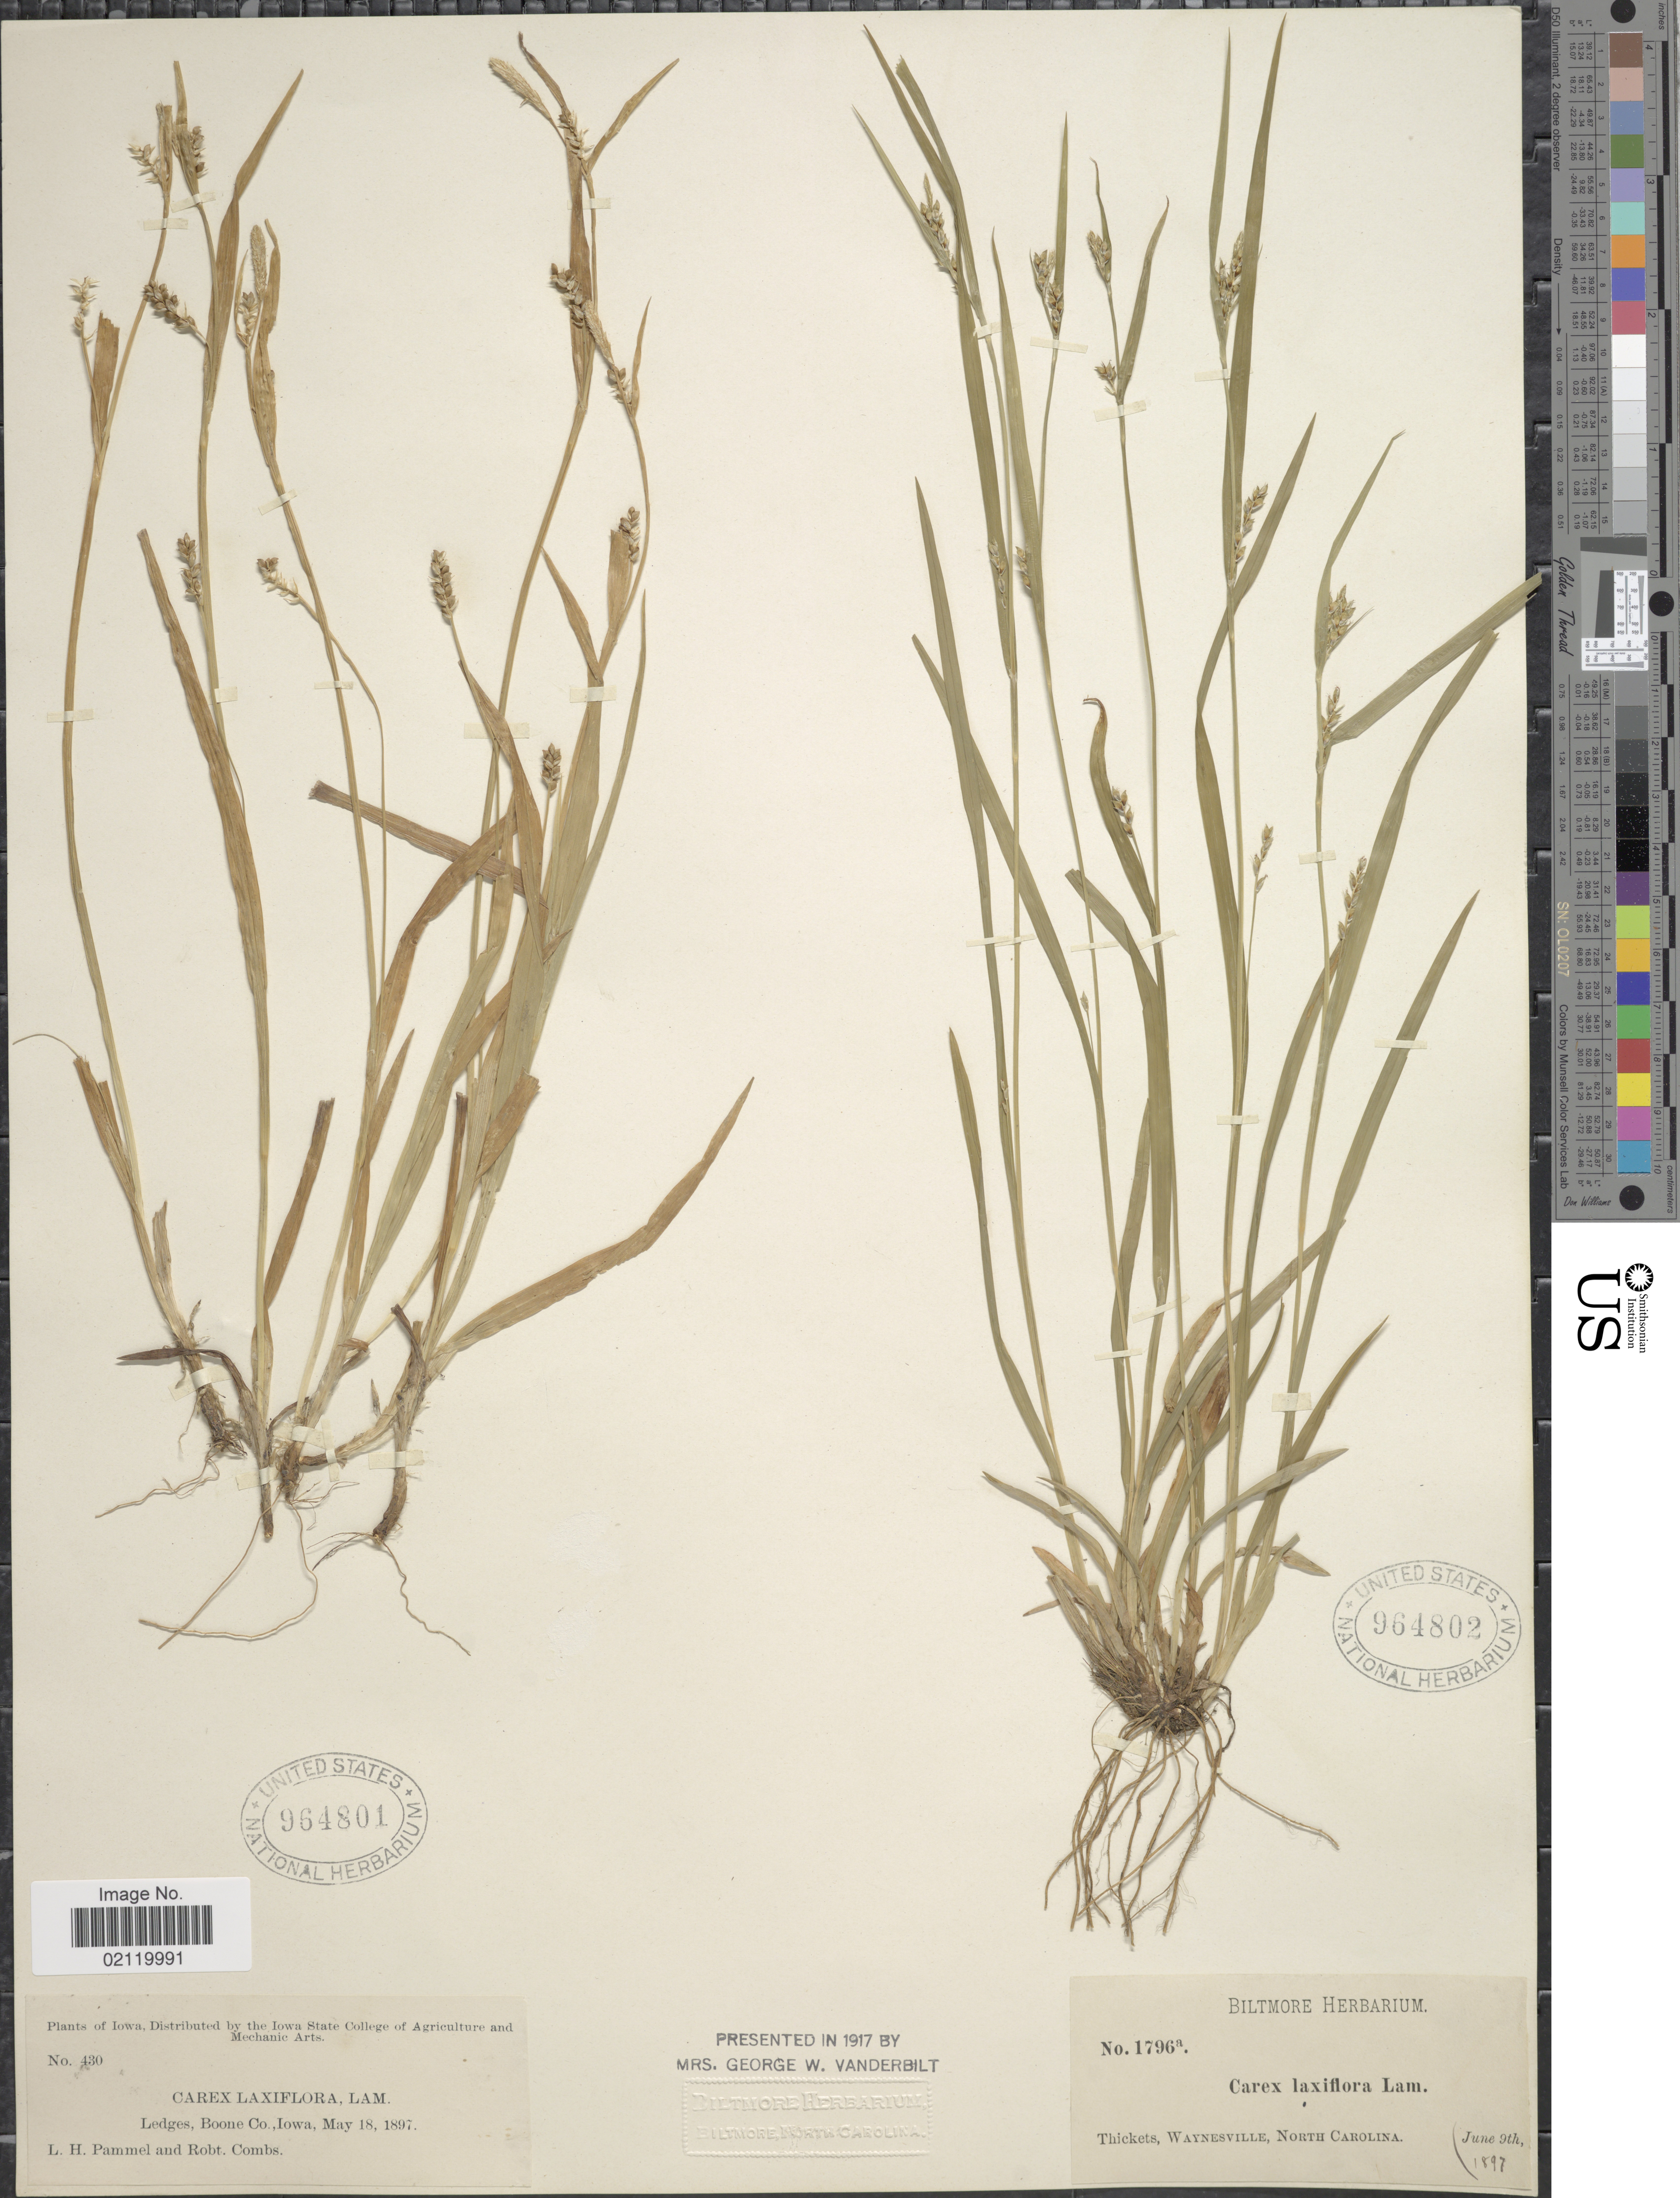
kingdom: Plantae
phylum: Tracheophyta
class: Liliopsida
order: Poales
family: Cyperaceae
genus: Carex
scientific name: Carex laxiflora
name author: Lam.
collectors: ex herb. Biltmore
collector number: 1796a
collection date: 1897-06-09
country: United States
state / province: North Carolina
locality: Waynesville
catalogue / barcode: US 964802-2